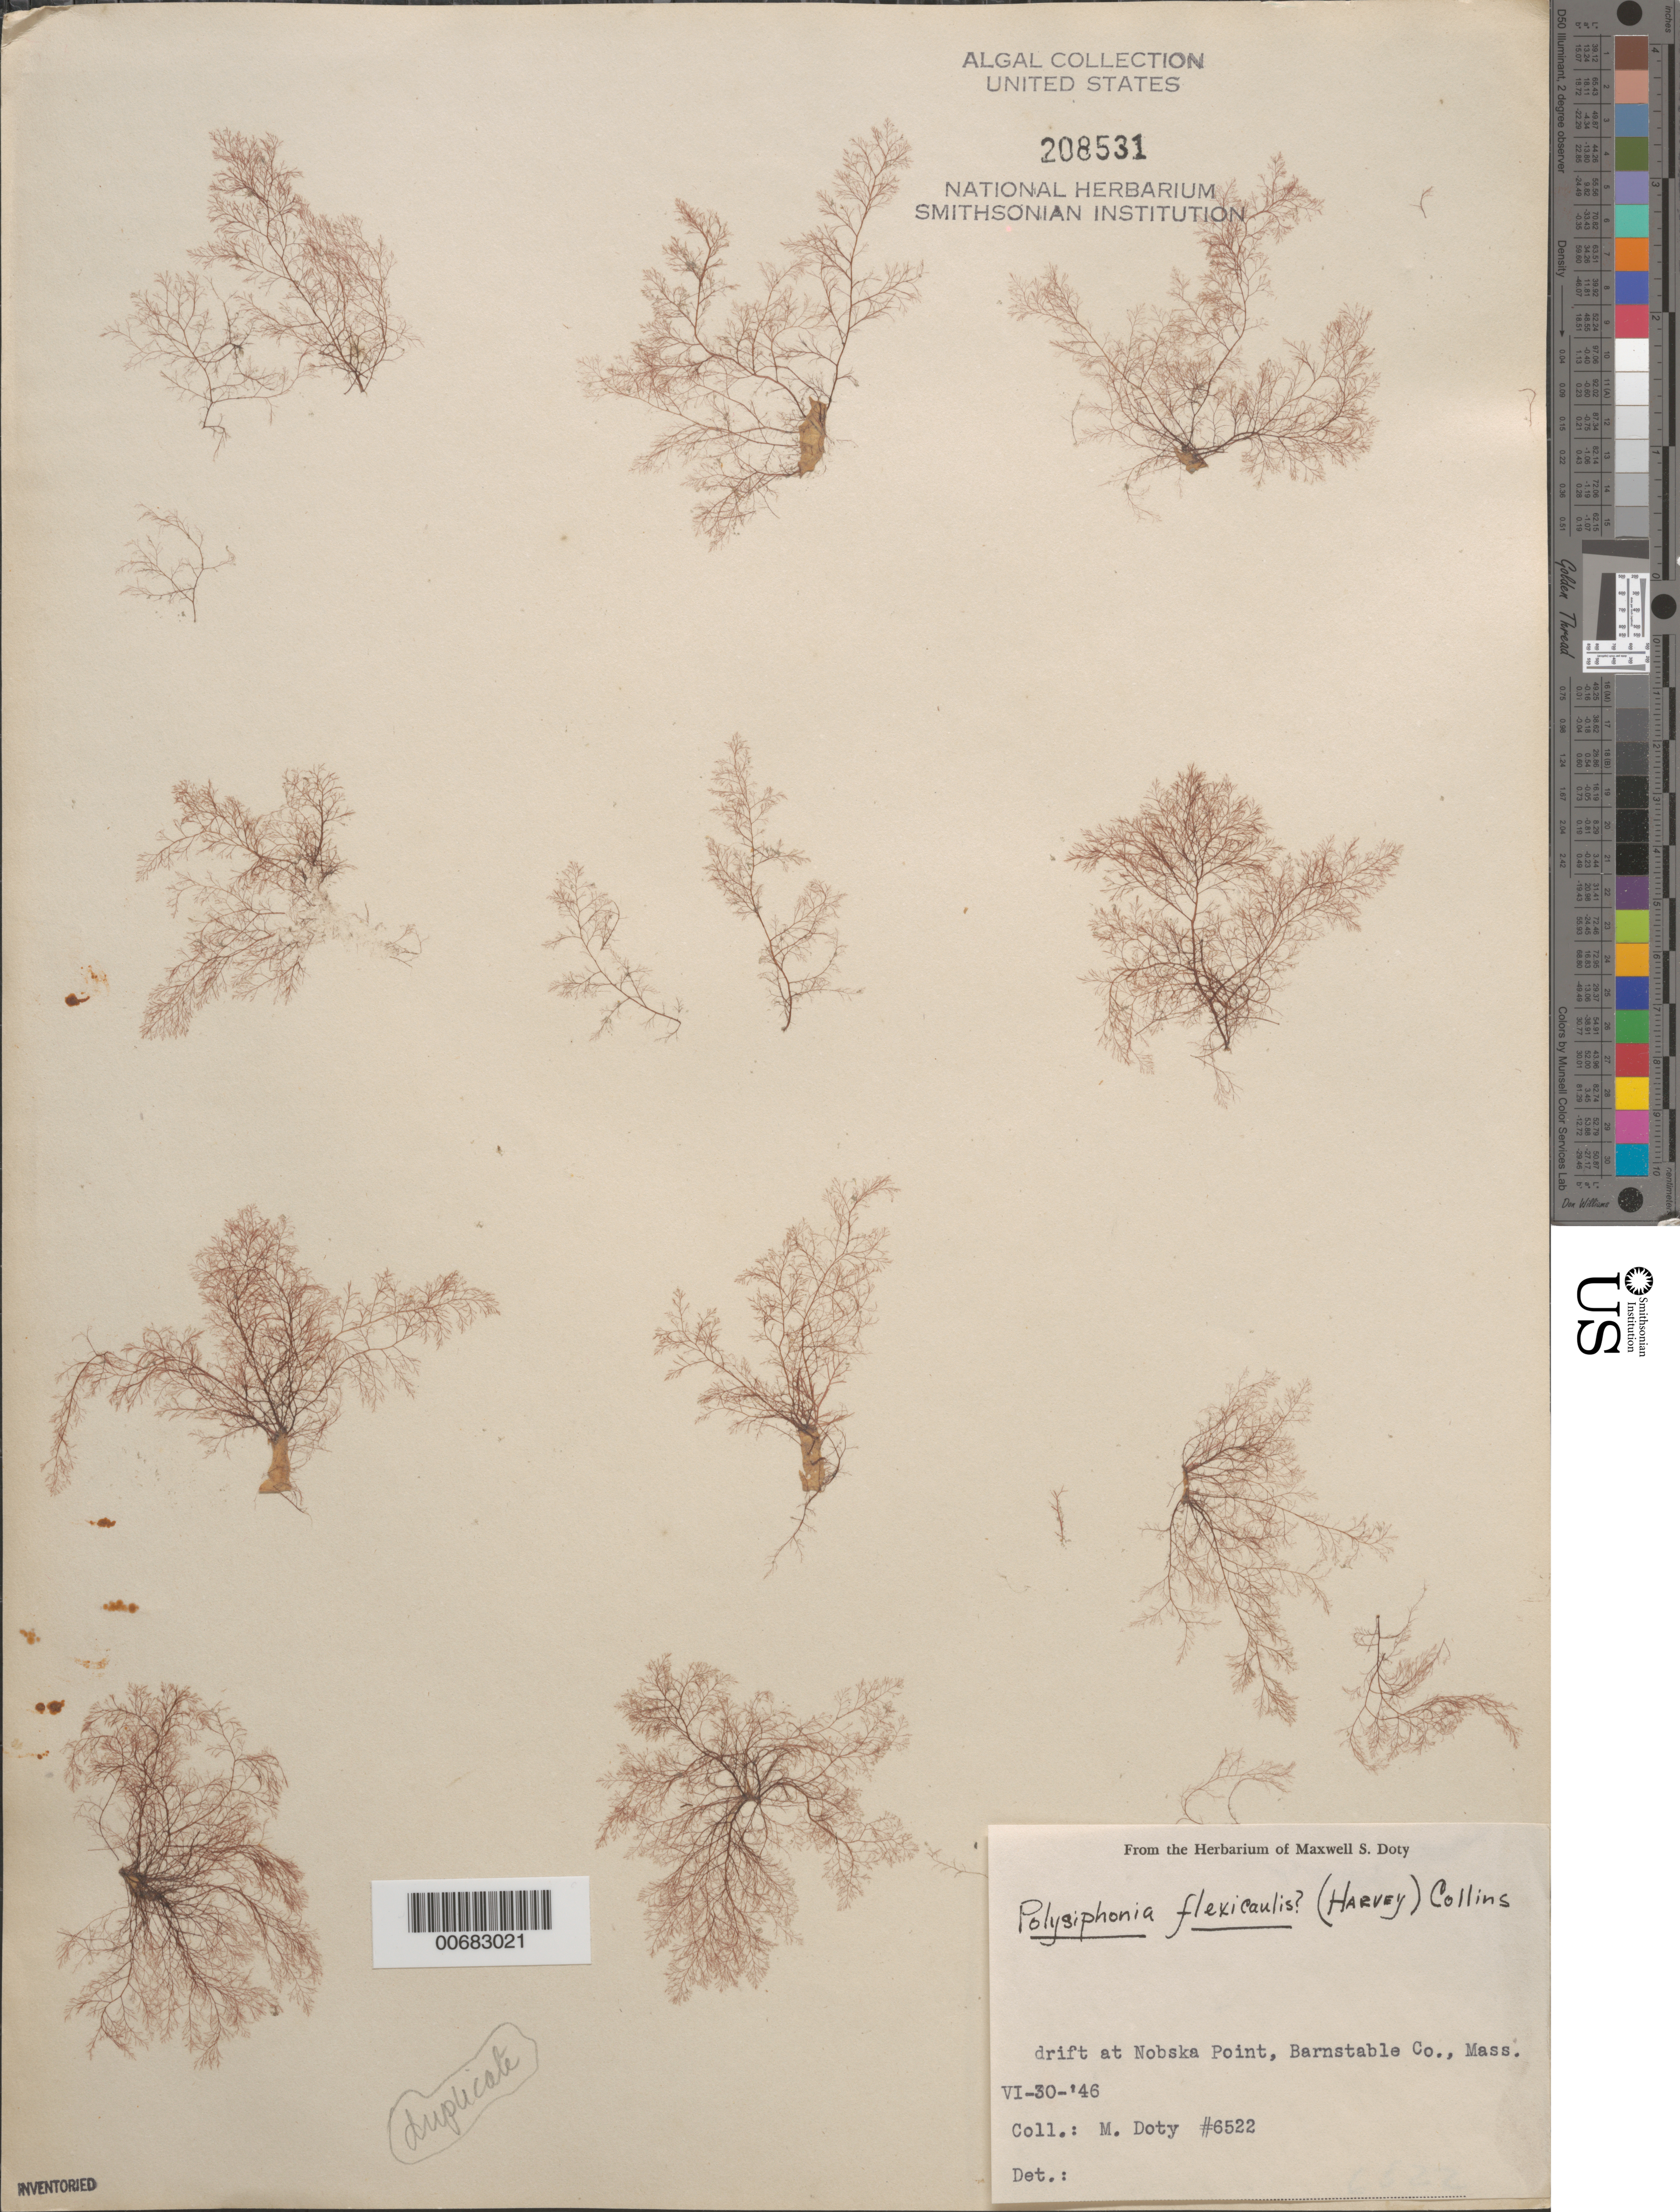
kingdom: Plantae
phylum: Rhodophyta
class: Florideophyceae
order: Ceramiales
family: Rhodomelaceae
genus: Leptosiphonia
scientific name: Leptosiphonia flexicaulis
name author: (Harv.) Savoie & G.W. Saunders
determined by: Algae name updating Project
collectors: M. S. Doty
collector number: MSD 6522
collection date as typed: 30 Jun 1946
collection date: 1946-06-30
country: United States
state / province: Massachusetts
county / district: Barnstable County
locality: Nobska Point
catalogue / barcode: US 208531